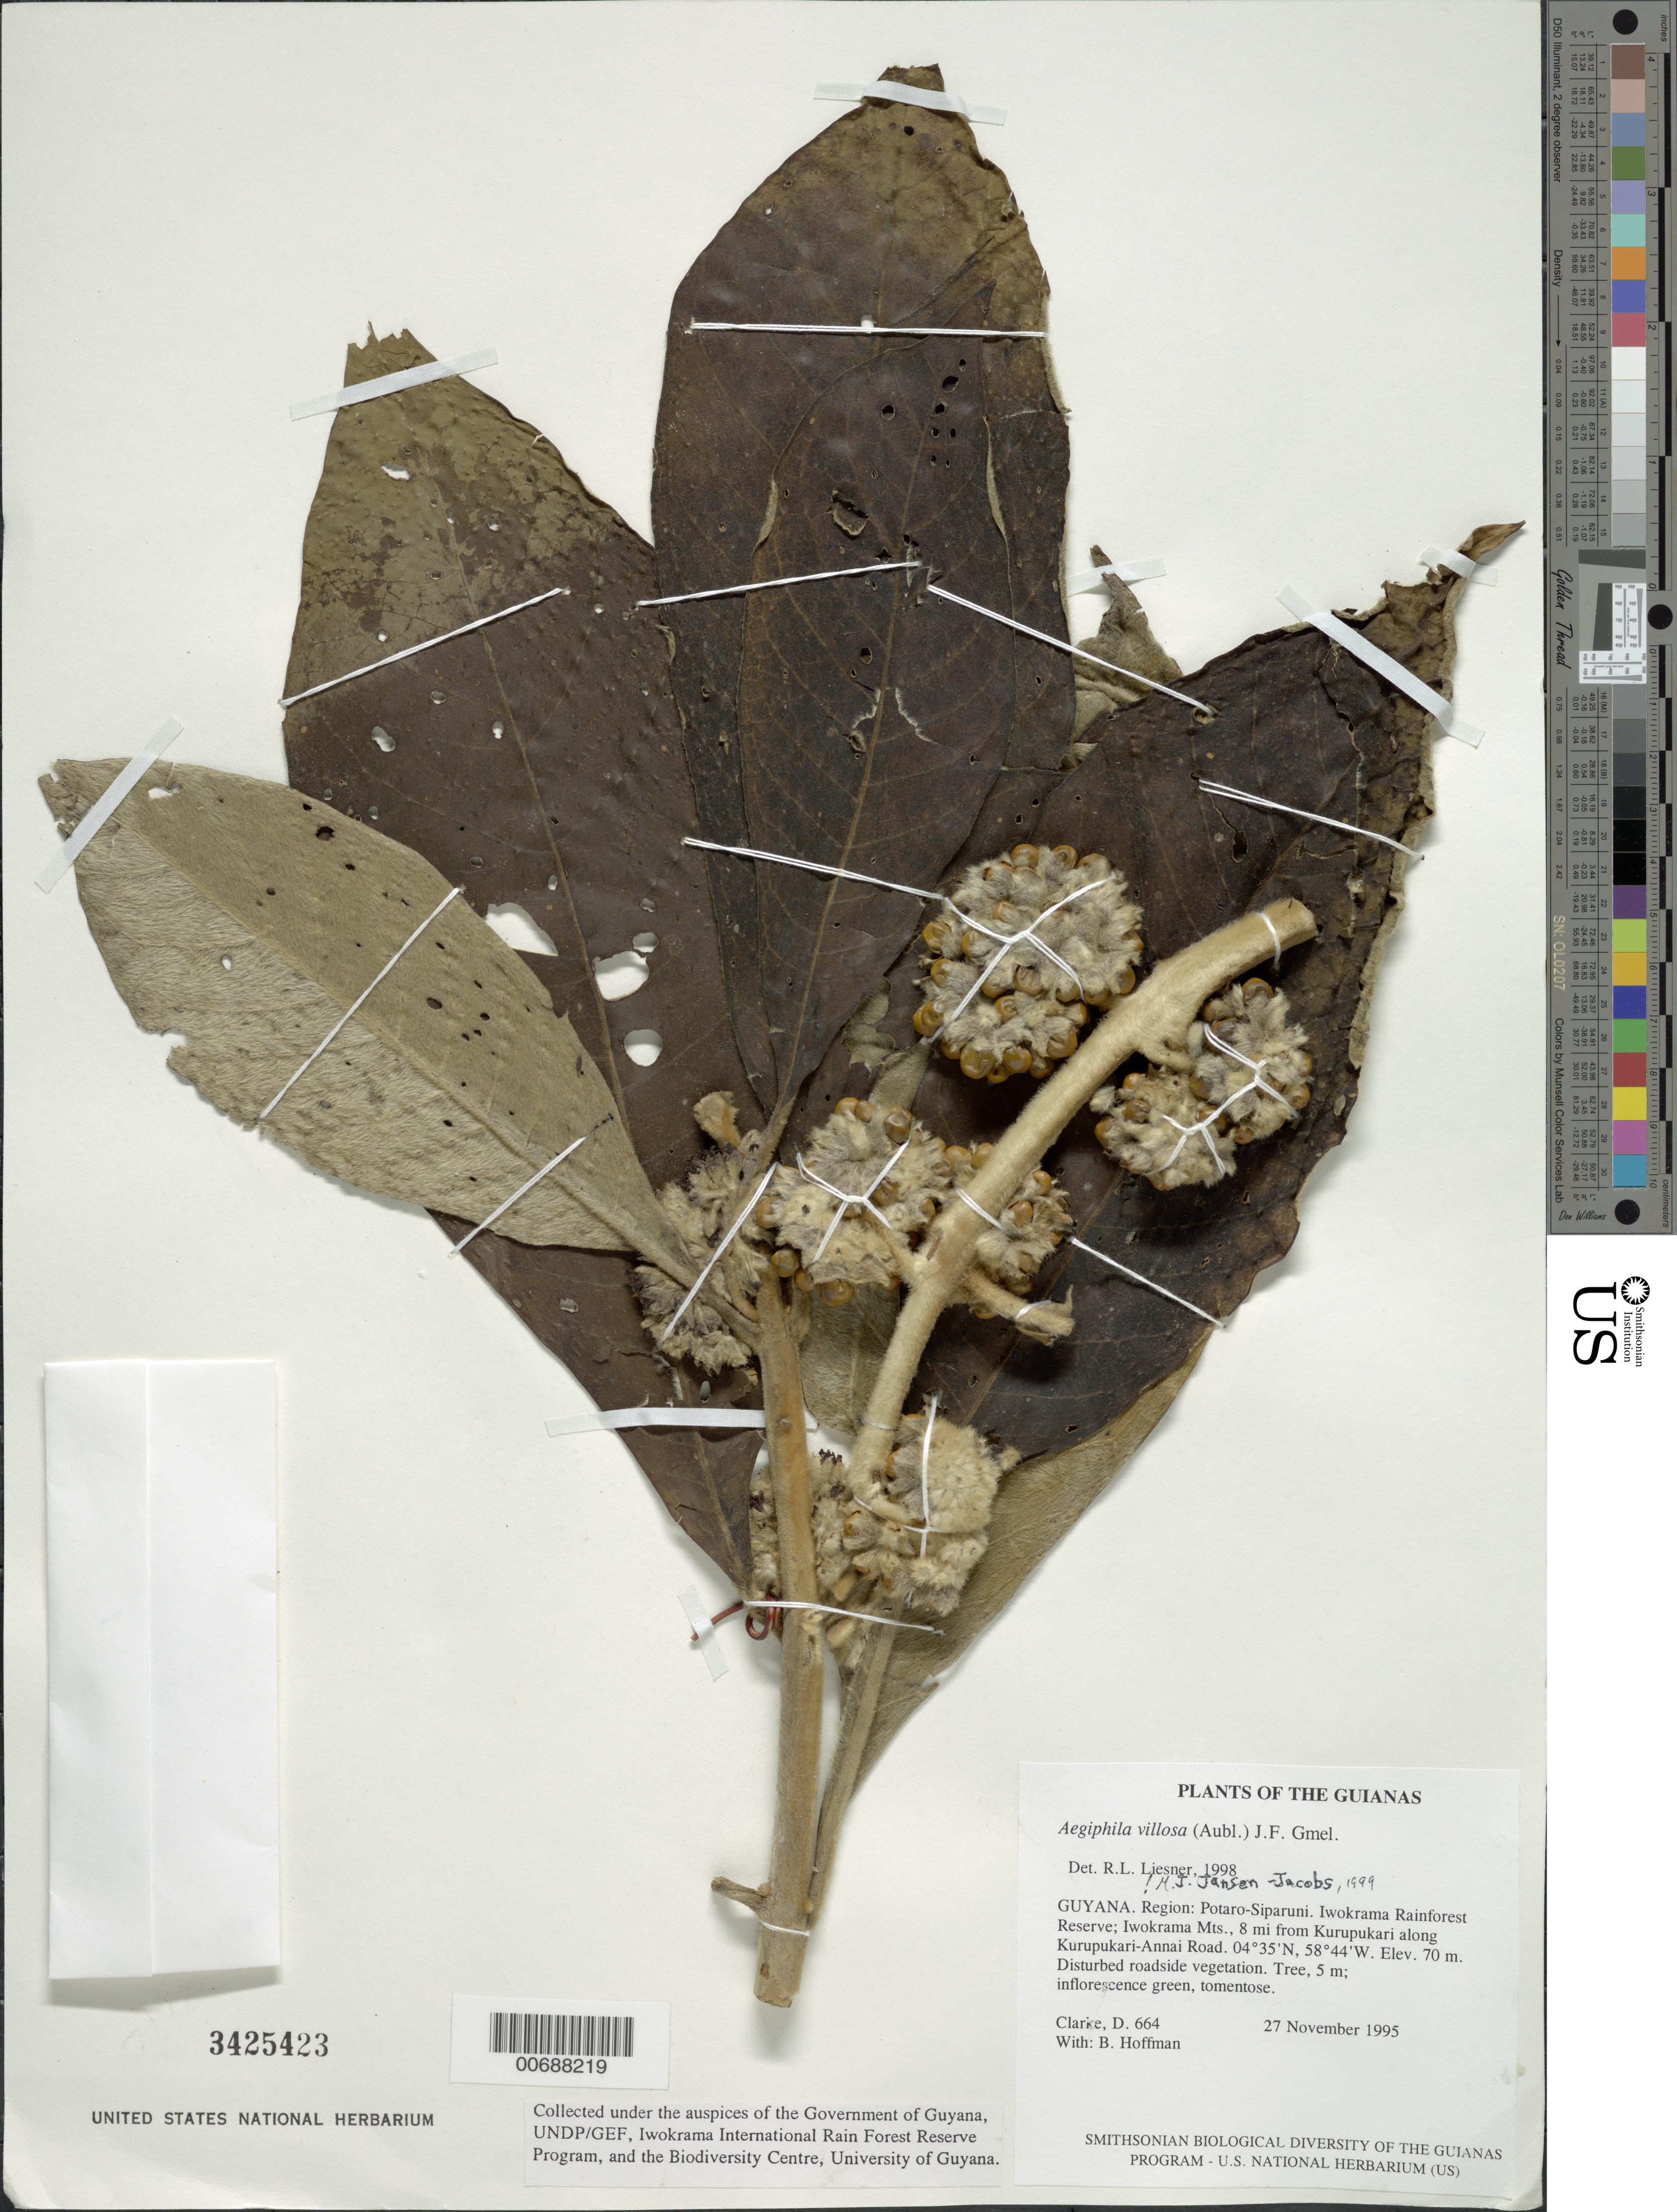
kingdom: Plantae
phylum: Tracheophyta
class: Magnoliopsida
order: Lamiales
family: Lamiaceae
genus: Aegiphila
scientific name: Aegiphila villosa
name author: (Aubl.) J.F. Gmel.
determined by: Jansen-Jacobs, M. J., (U), Nationaal Herbarium Nederland, Utrecht University branch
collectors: H. D. Clarke & B. Hoffman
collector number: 664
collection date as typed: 27 November 1995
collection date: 1995-11-27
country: Guyana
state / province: Potaro-Siparuni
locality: Iwokrama Rainforest Reserve; Iwokrama Mts., 8 mi from Kurupukari along Kurupukari-Annai Road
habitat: Disturbed roadside vegetation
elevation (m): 70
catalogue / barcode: US 3425423